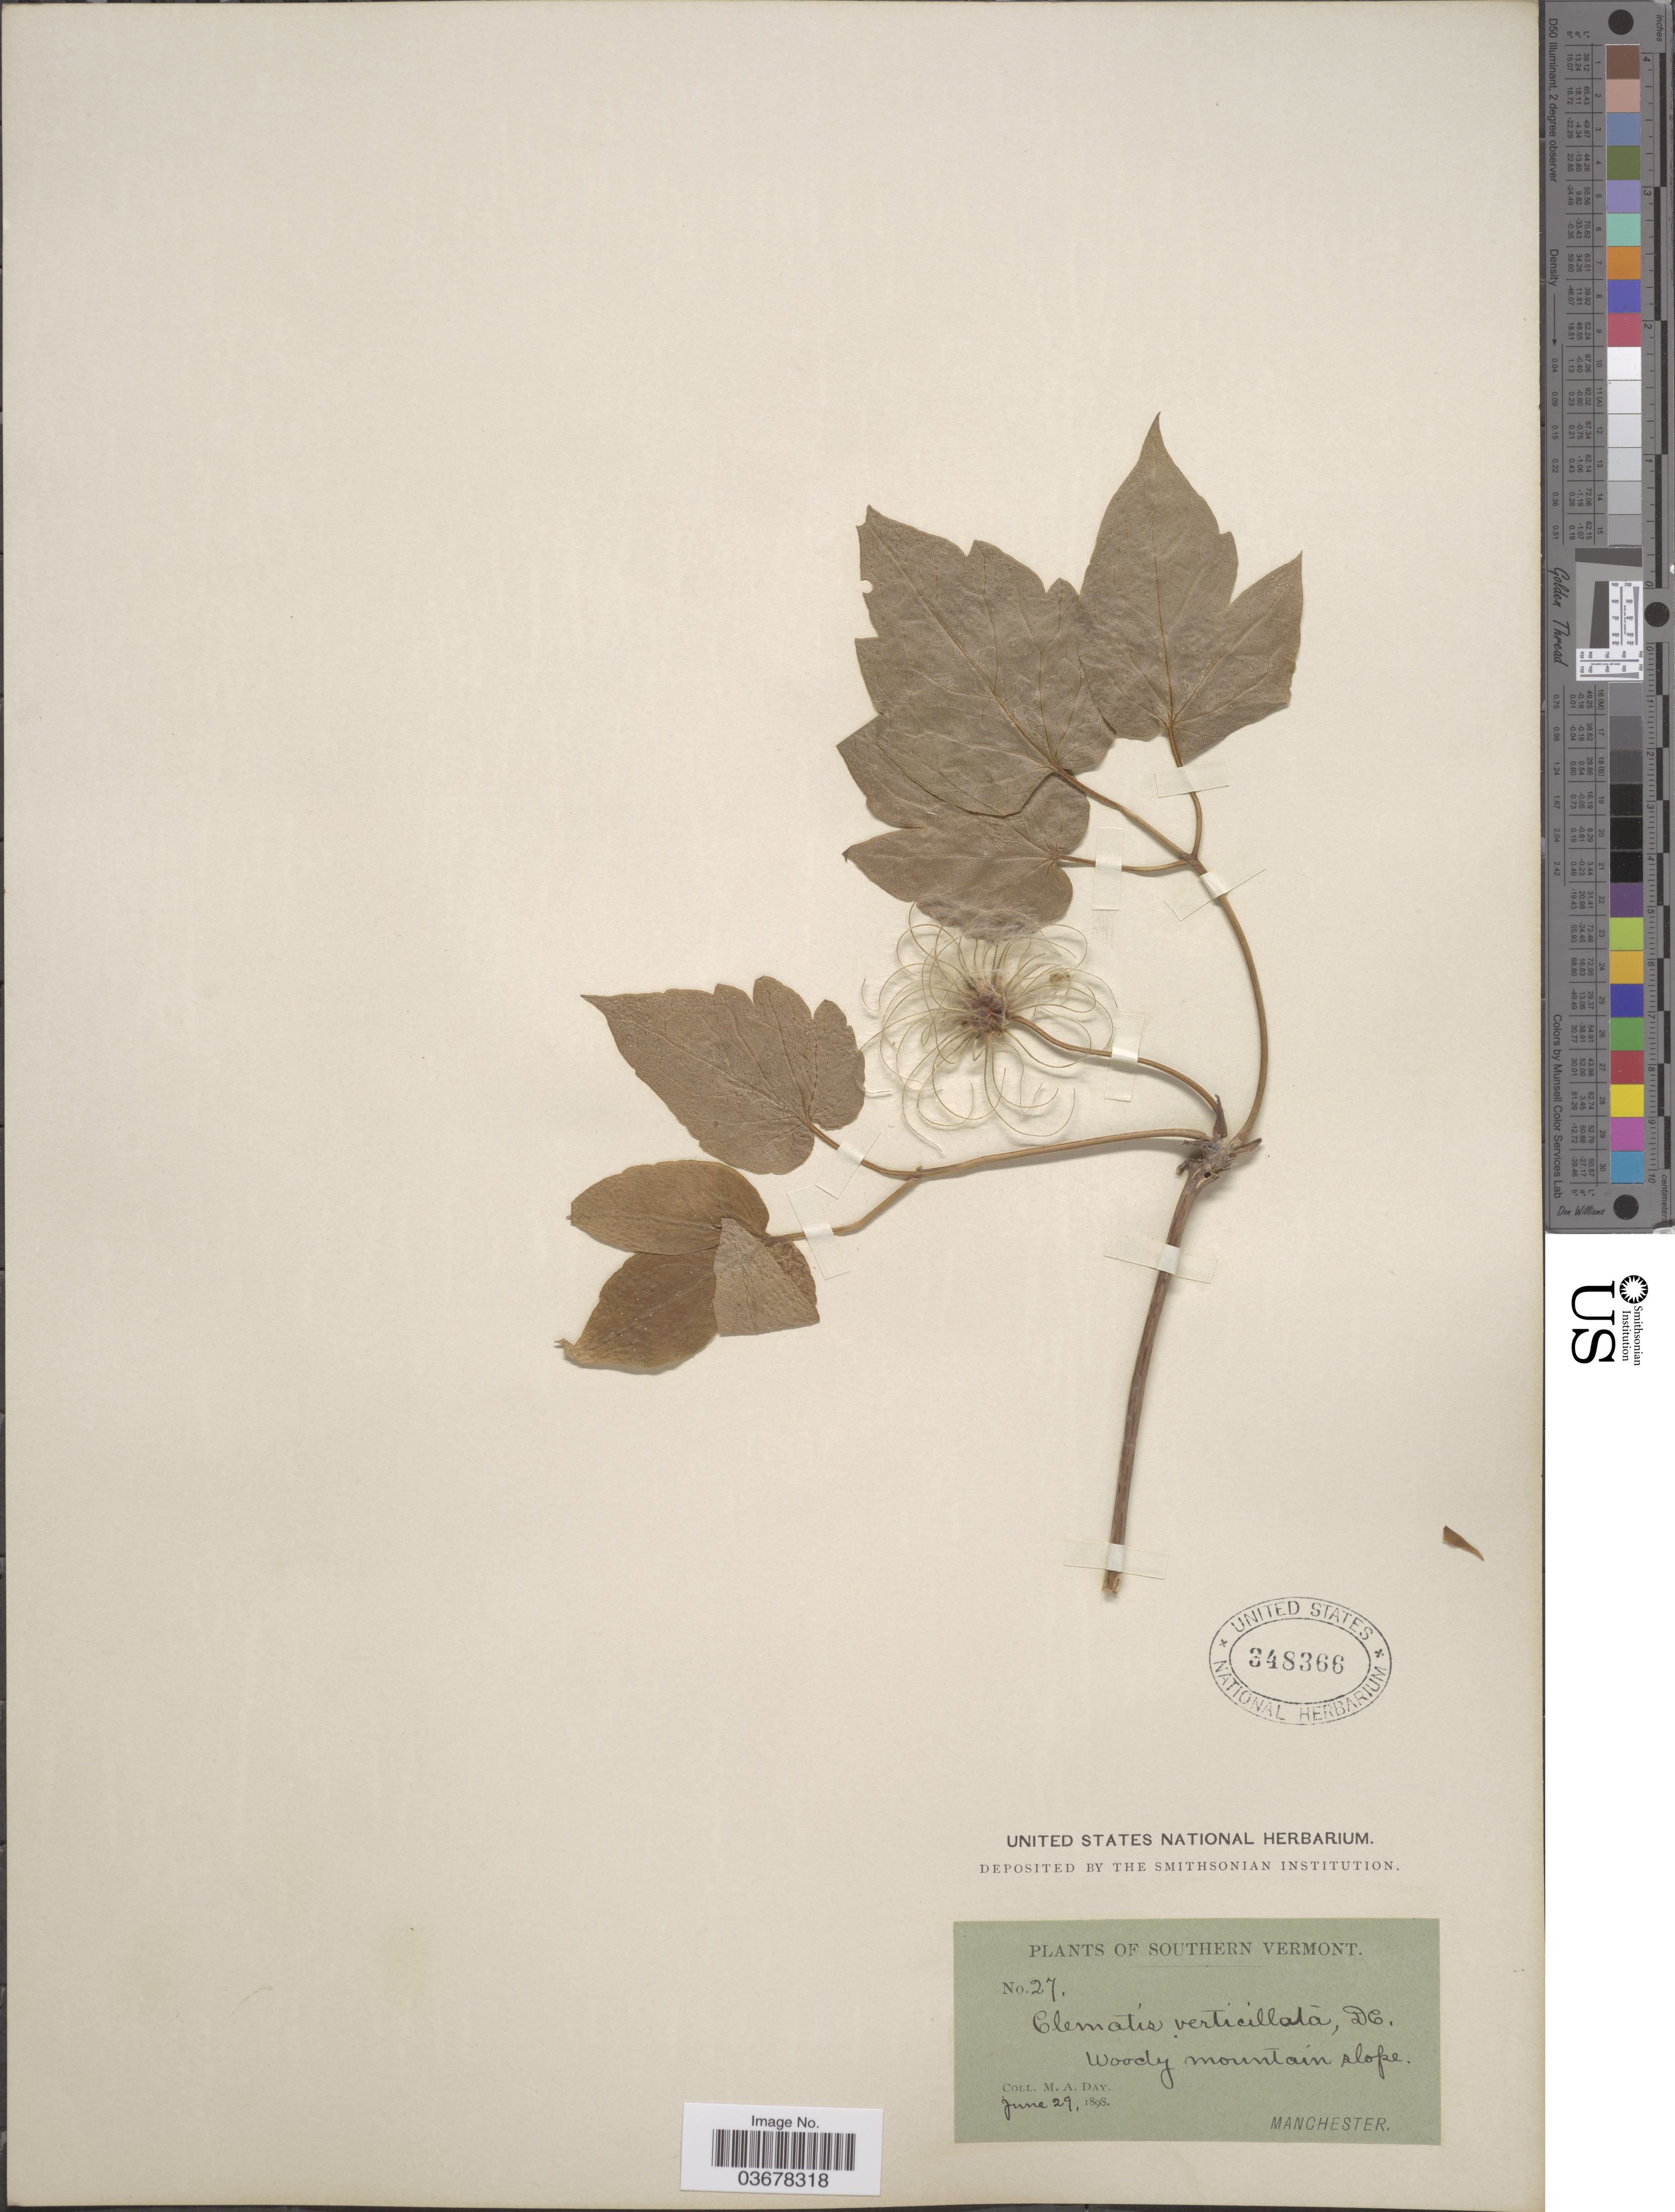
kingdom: Plantae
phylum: Tracheophyta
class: Magnoliopsida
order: Ranunculales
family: Ranunculaceae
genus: Clematis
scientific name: Clematis verticillaris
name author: DC.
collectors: M. Day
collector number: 27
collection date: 1898-06-29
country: United States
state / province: Vermont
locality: Southern Vermont. Manchester.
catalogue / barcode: US 348366